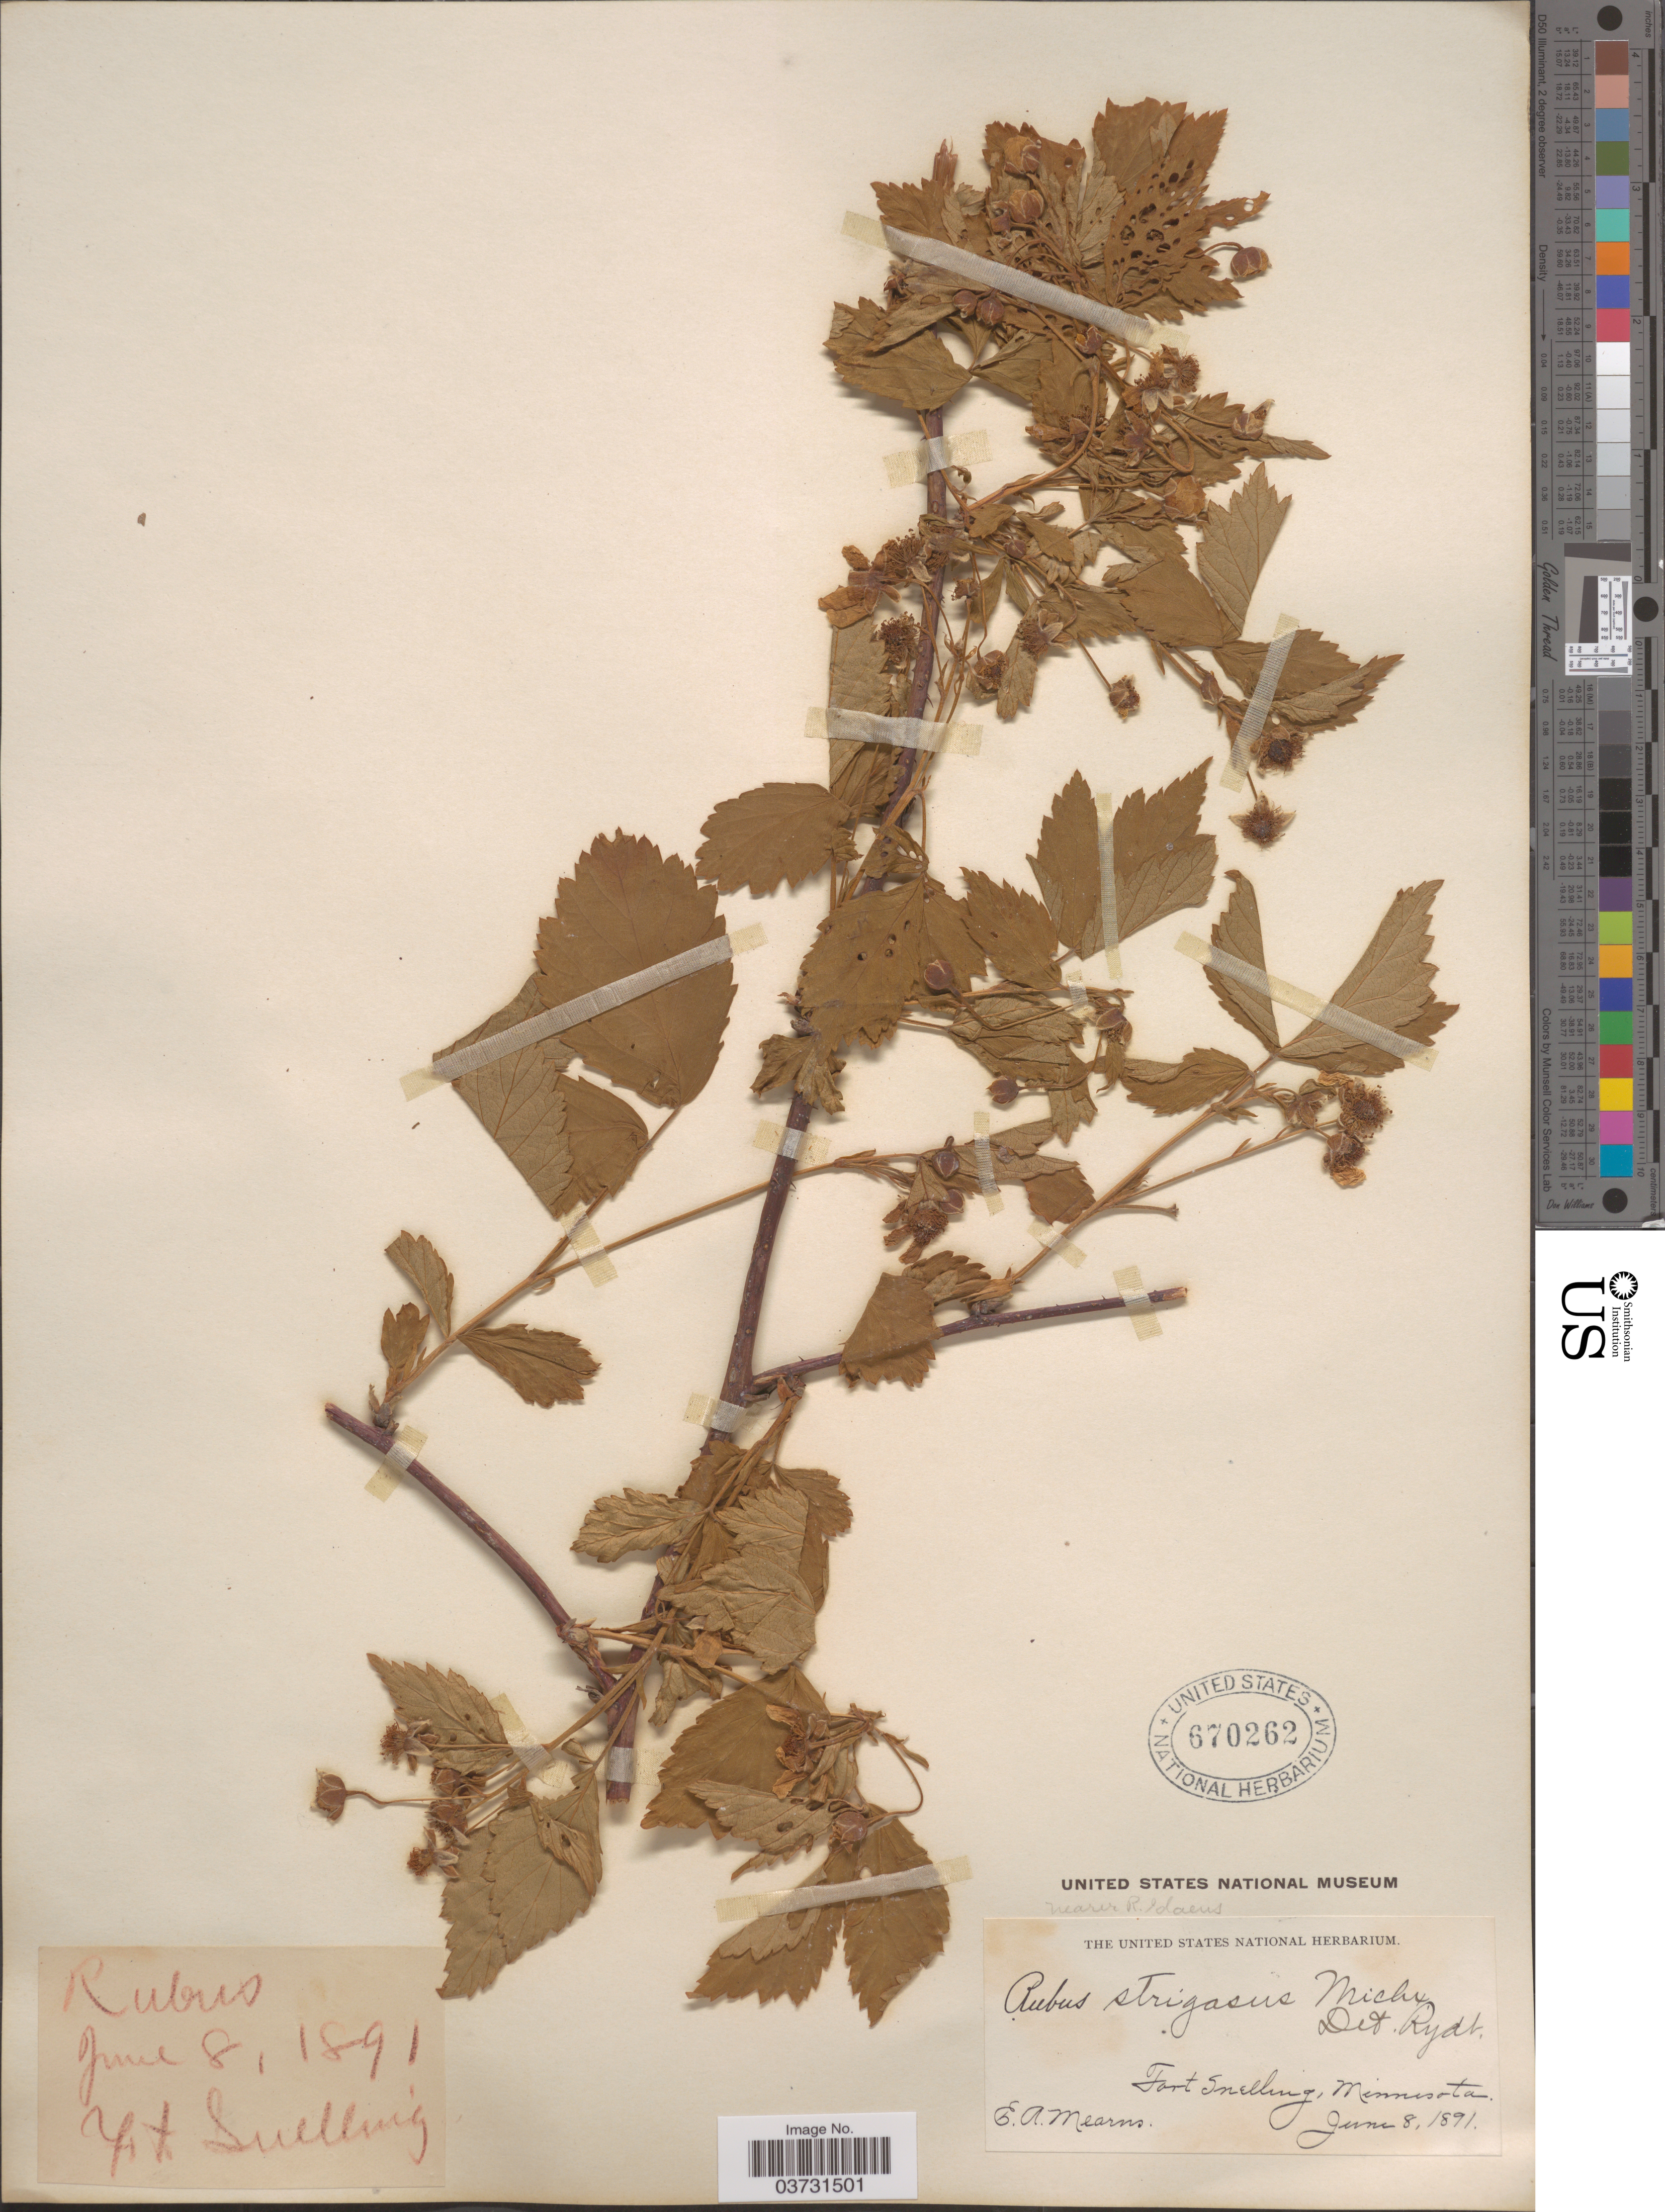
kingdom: Plantae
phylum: Tracheophyta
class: Magnoliopsida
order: Rosales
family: Rosaceae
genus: Rubus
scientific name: Rubus strigosus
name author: Michx.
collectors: E. A. Mearns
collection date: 1891-06-08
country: United States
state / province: Minnesota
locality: Fort Snelling.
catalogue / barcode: US 670262